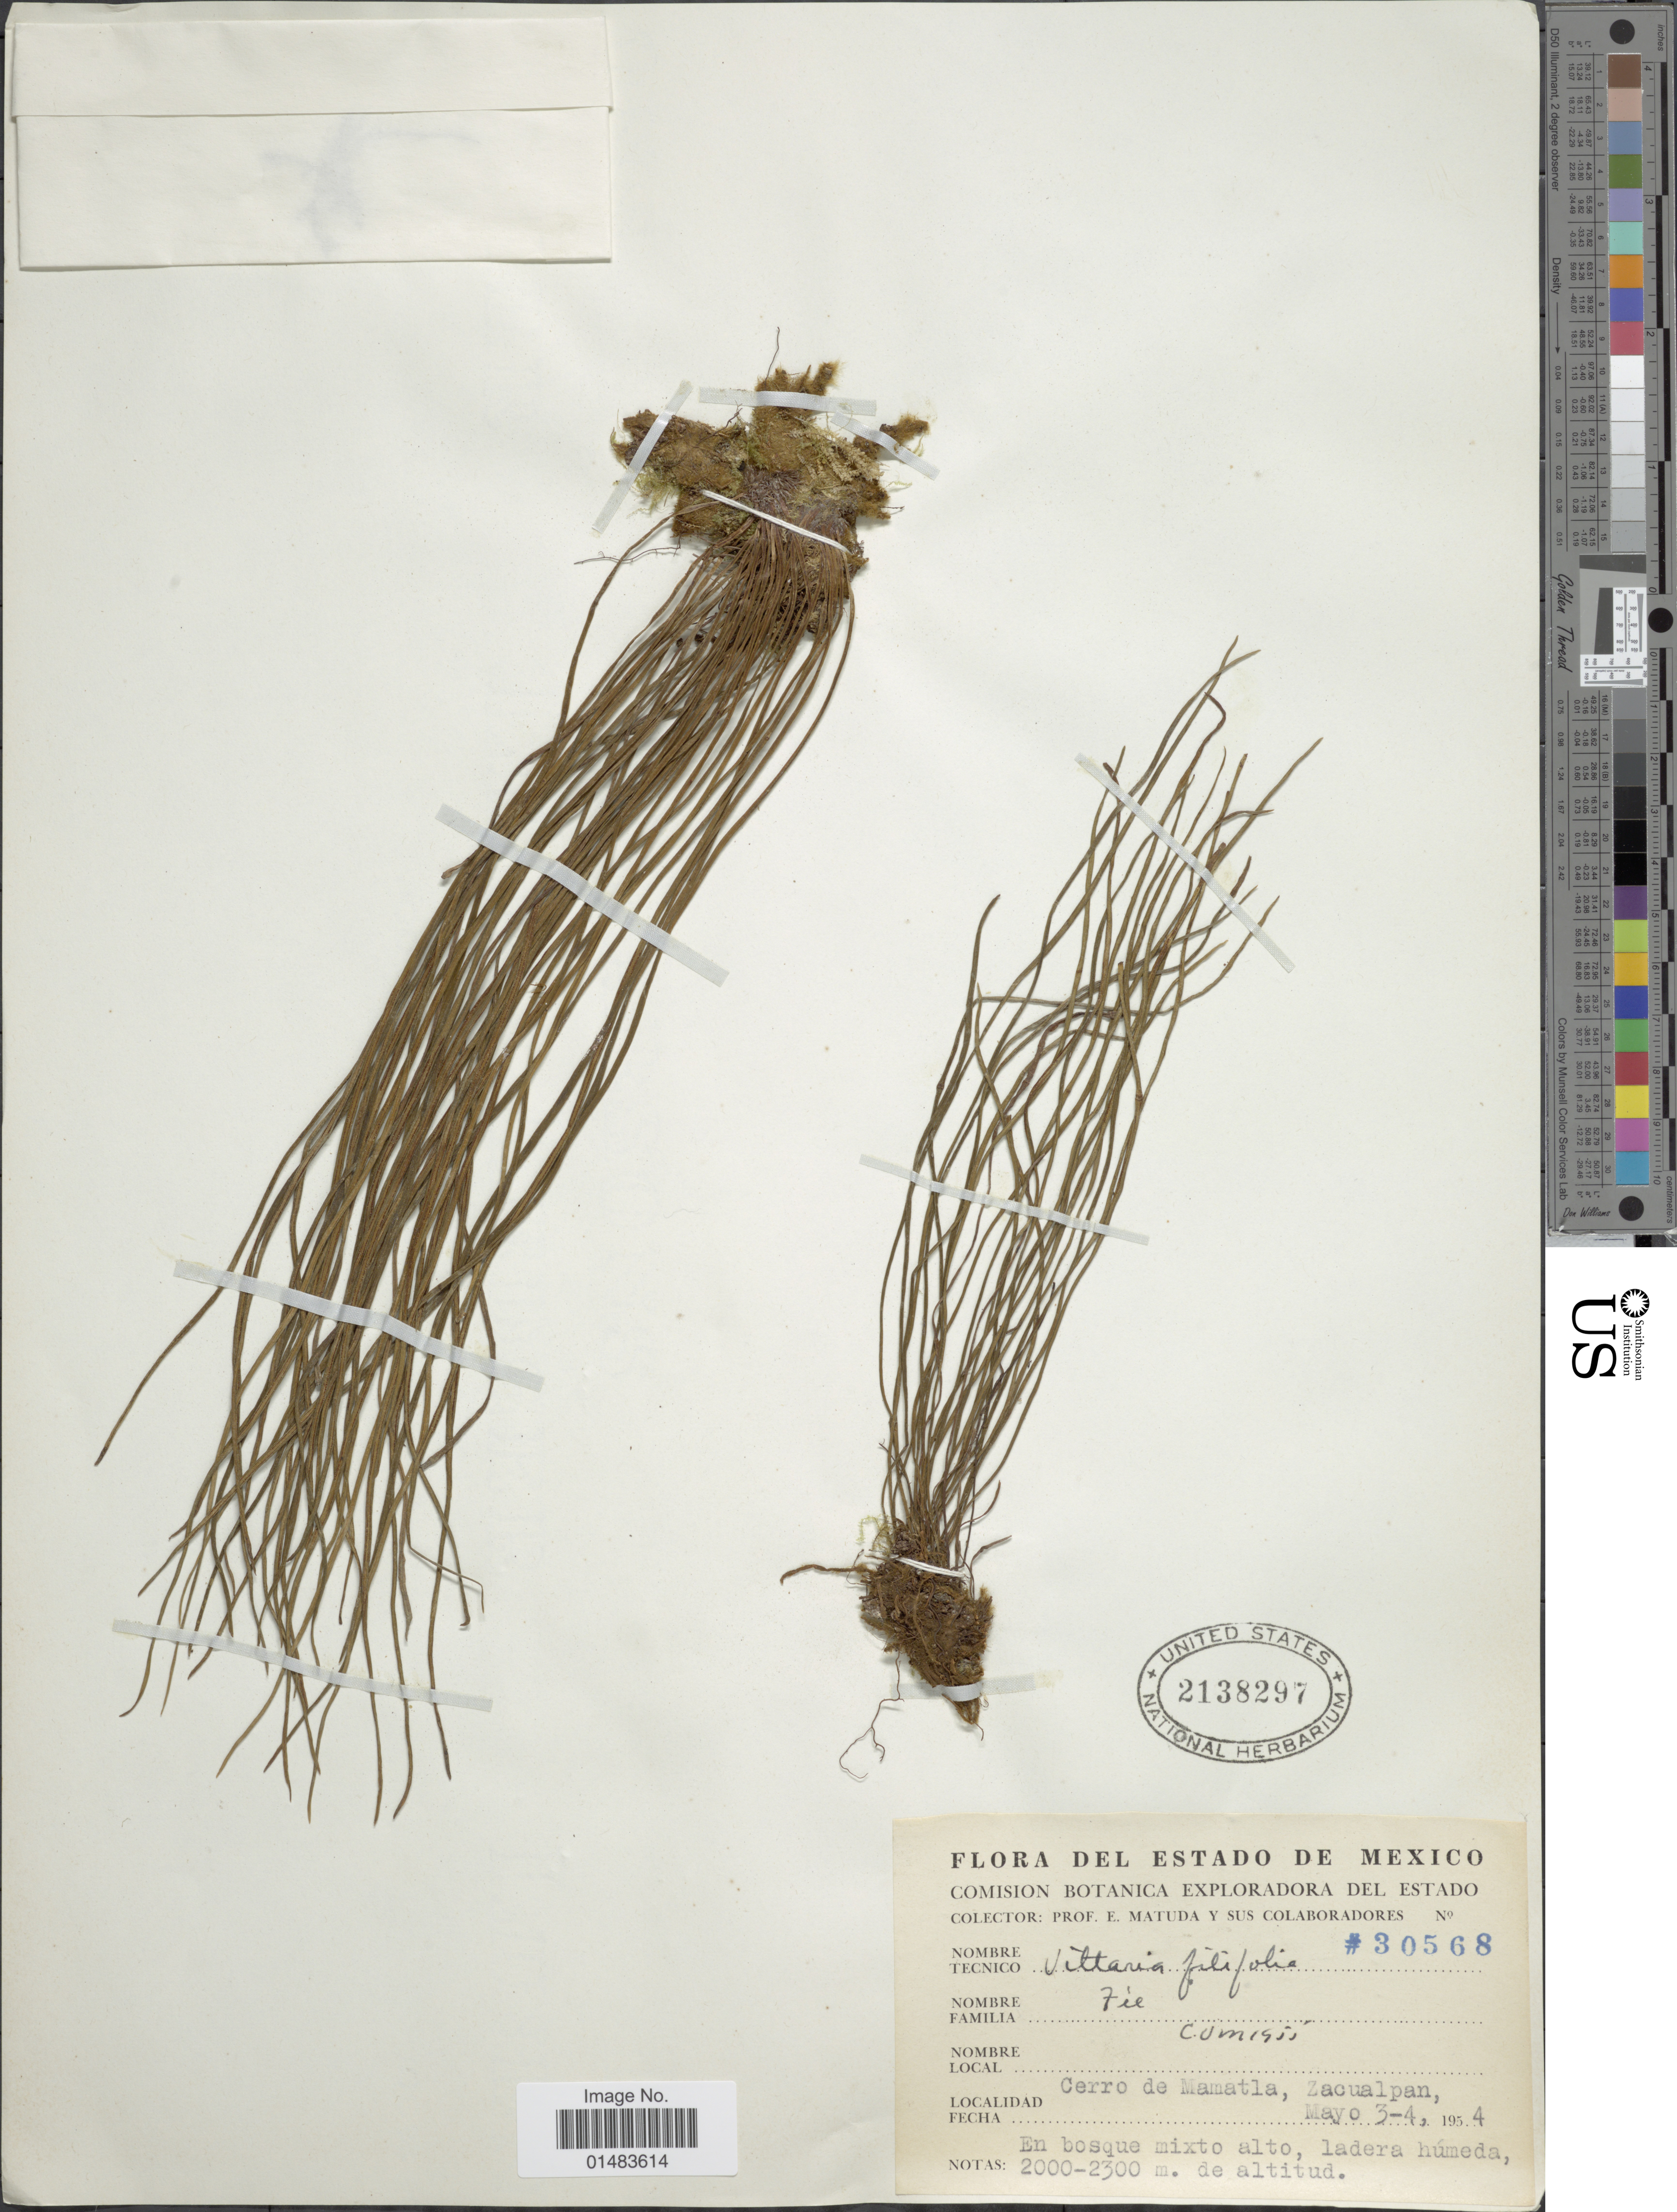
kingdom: Plantae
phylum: Tracheophyta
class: Polypodiopsida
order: Polypodiales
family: Pteridaceae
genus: Vittaria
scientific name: Vittaria graminifolia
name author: Kaulf.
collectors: E. Matuda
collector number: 30568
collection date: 1954-05-03/1954-05-04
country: Mexico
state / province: México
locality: Flora del estado de Mexico, Cerro de Mamatla, Zacualpan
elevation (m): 2000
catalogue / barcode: US 2138297